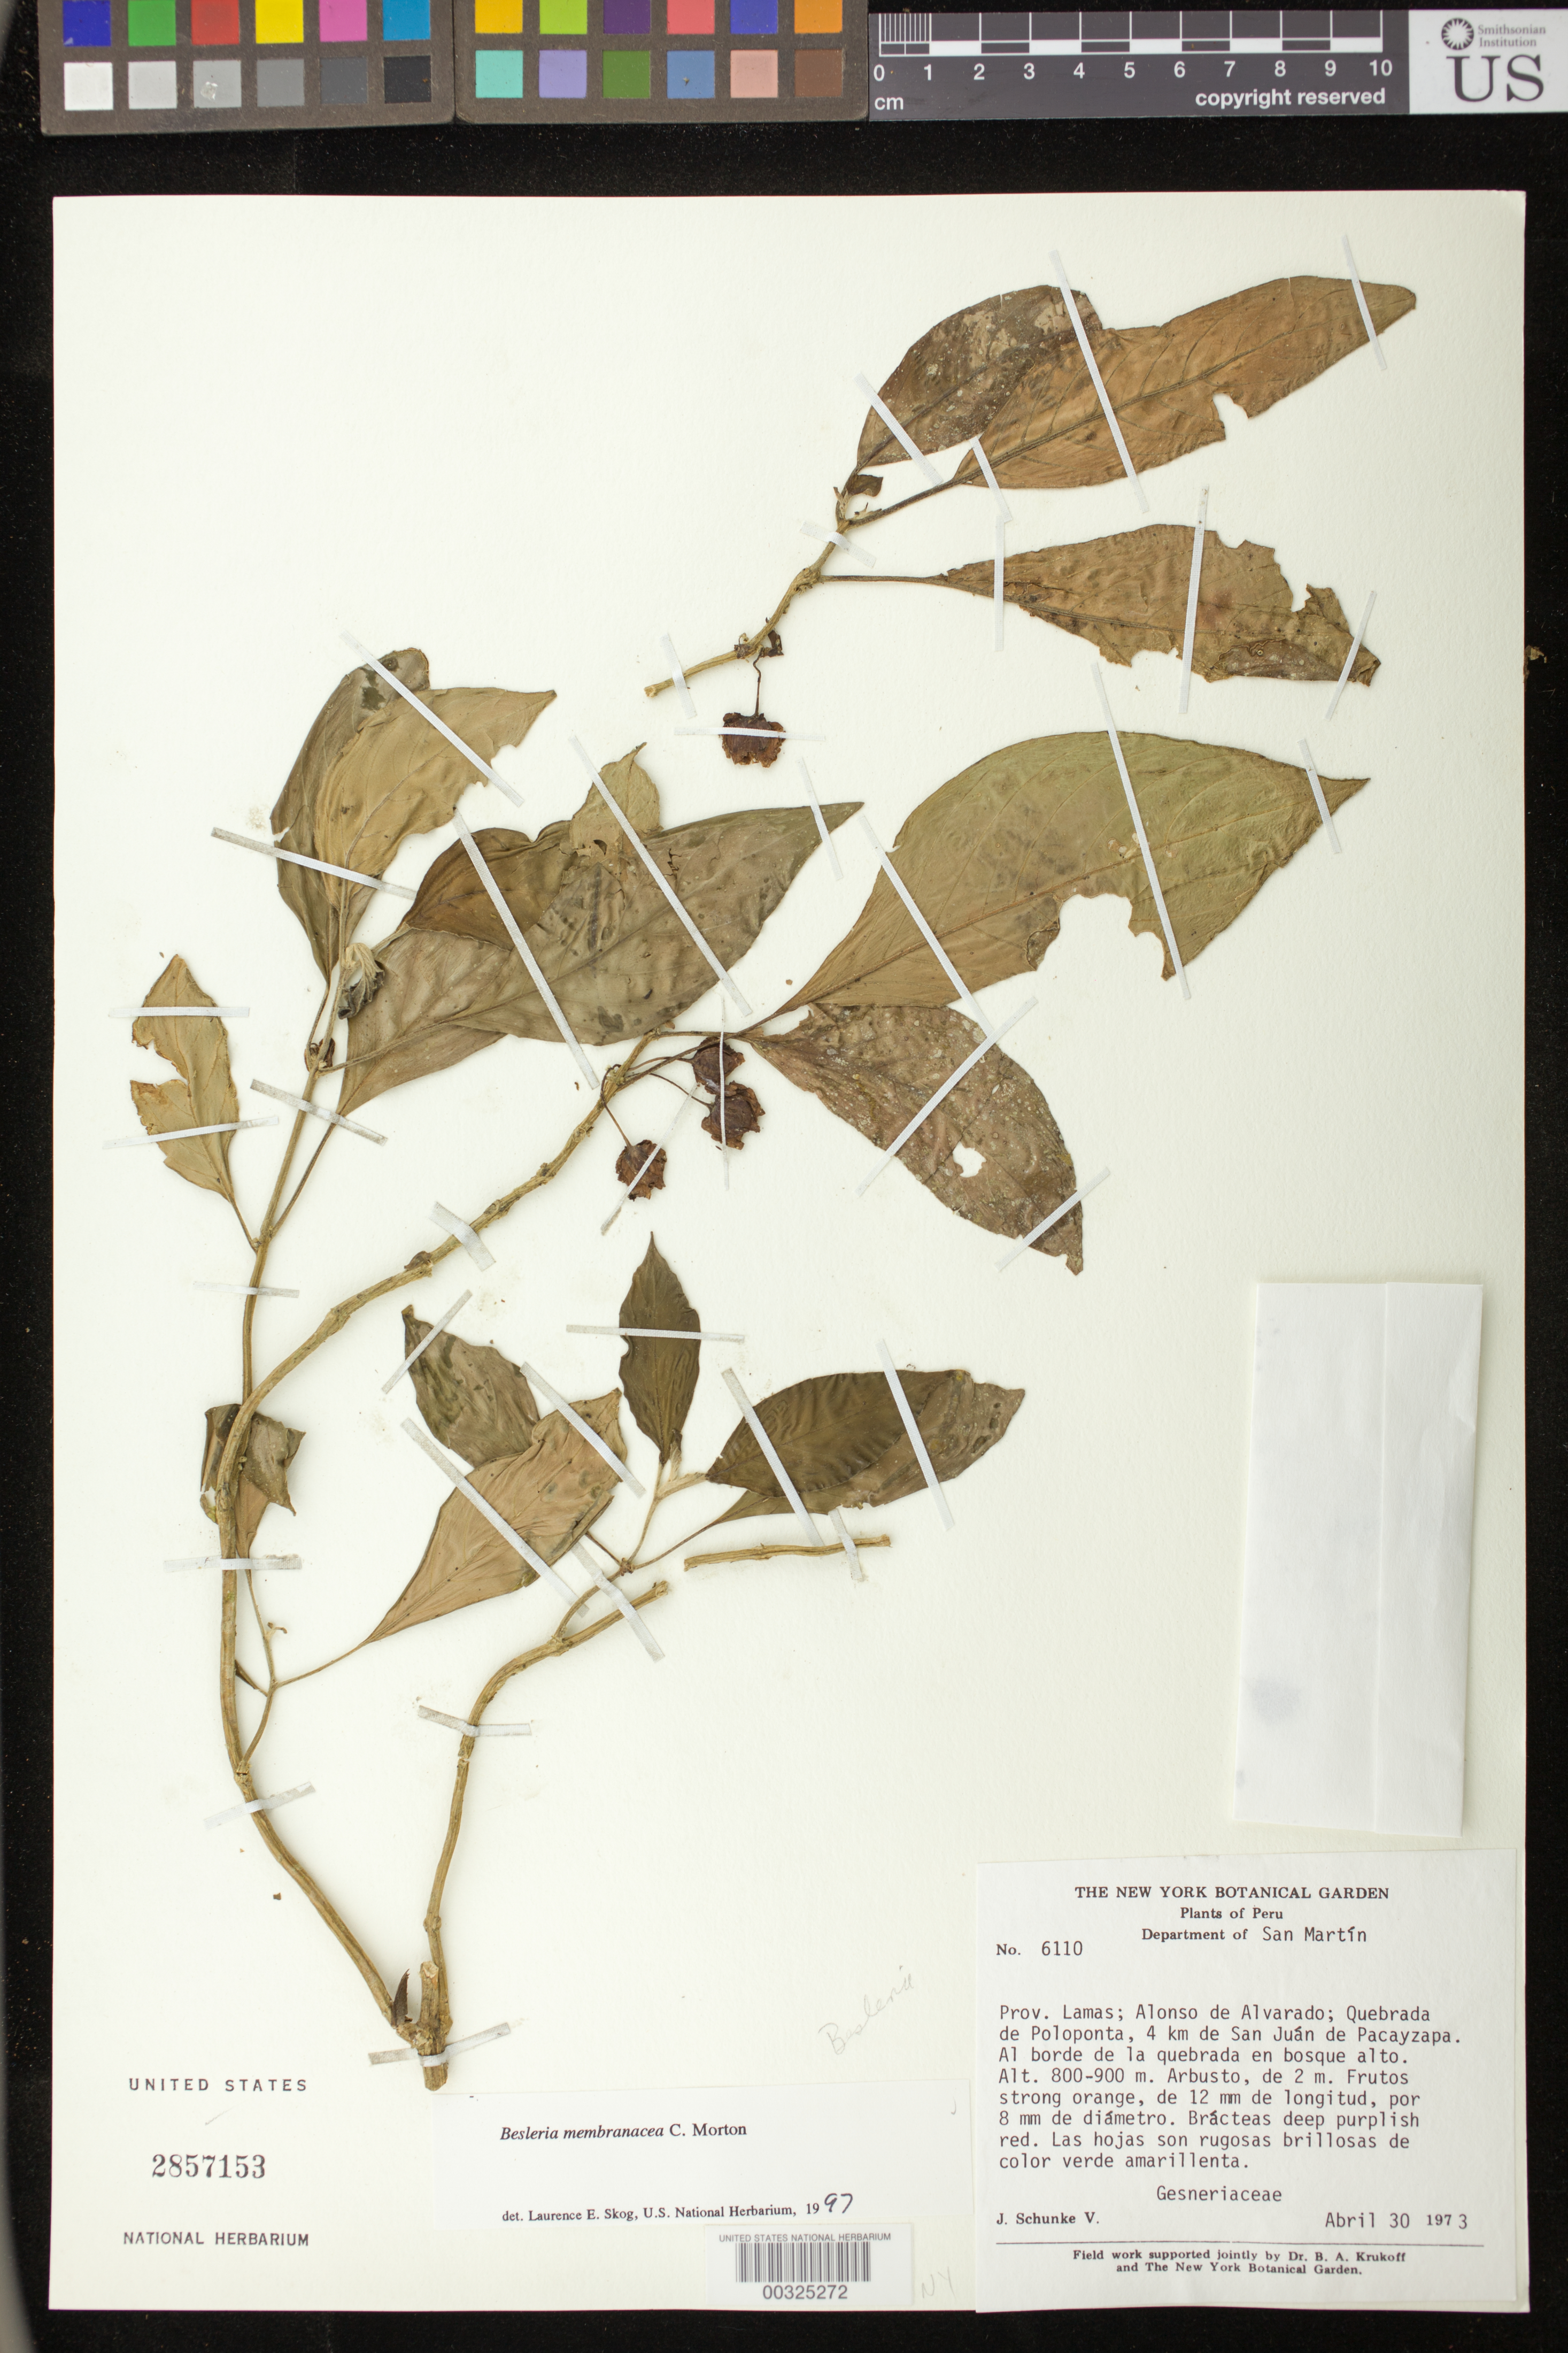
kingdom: Plantae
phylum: Tracheophyta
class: Magnoliopsida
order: Lamiales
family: Gesneriaceae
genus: Besleria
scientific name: Besleria membranacea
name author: C.V. Morton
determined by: Skog, Laurence E.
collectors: J. Schunke Vigo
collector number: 6110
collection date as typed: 30 Apr 1973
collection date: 1973-04-30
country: Peru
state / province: San Martín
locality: Prov. Lamas; Alonso de Alvarado, Quebrada de Poloponta, 4 km de San Juán de Pacayzapa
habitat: Al borde de la quebrada en bosque alto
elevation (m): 800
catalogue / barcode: US 2857153